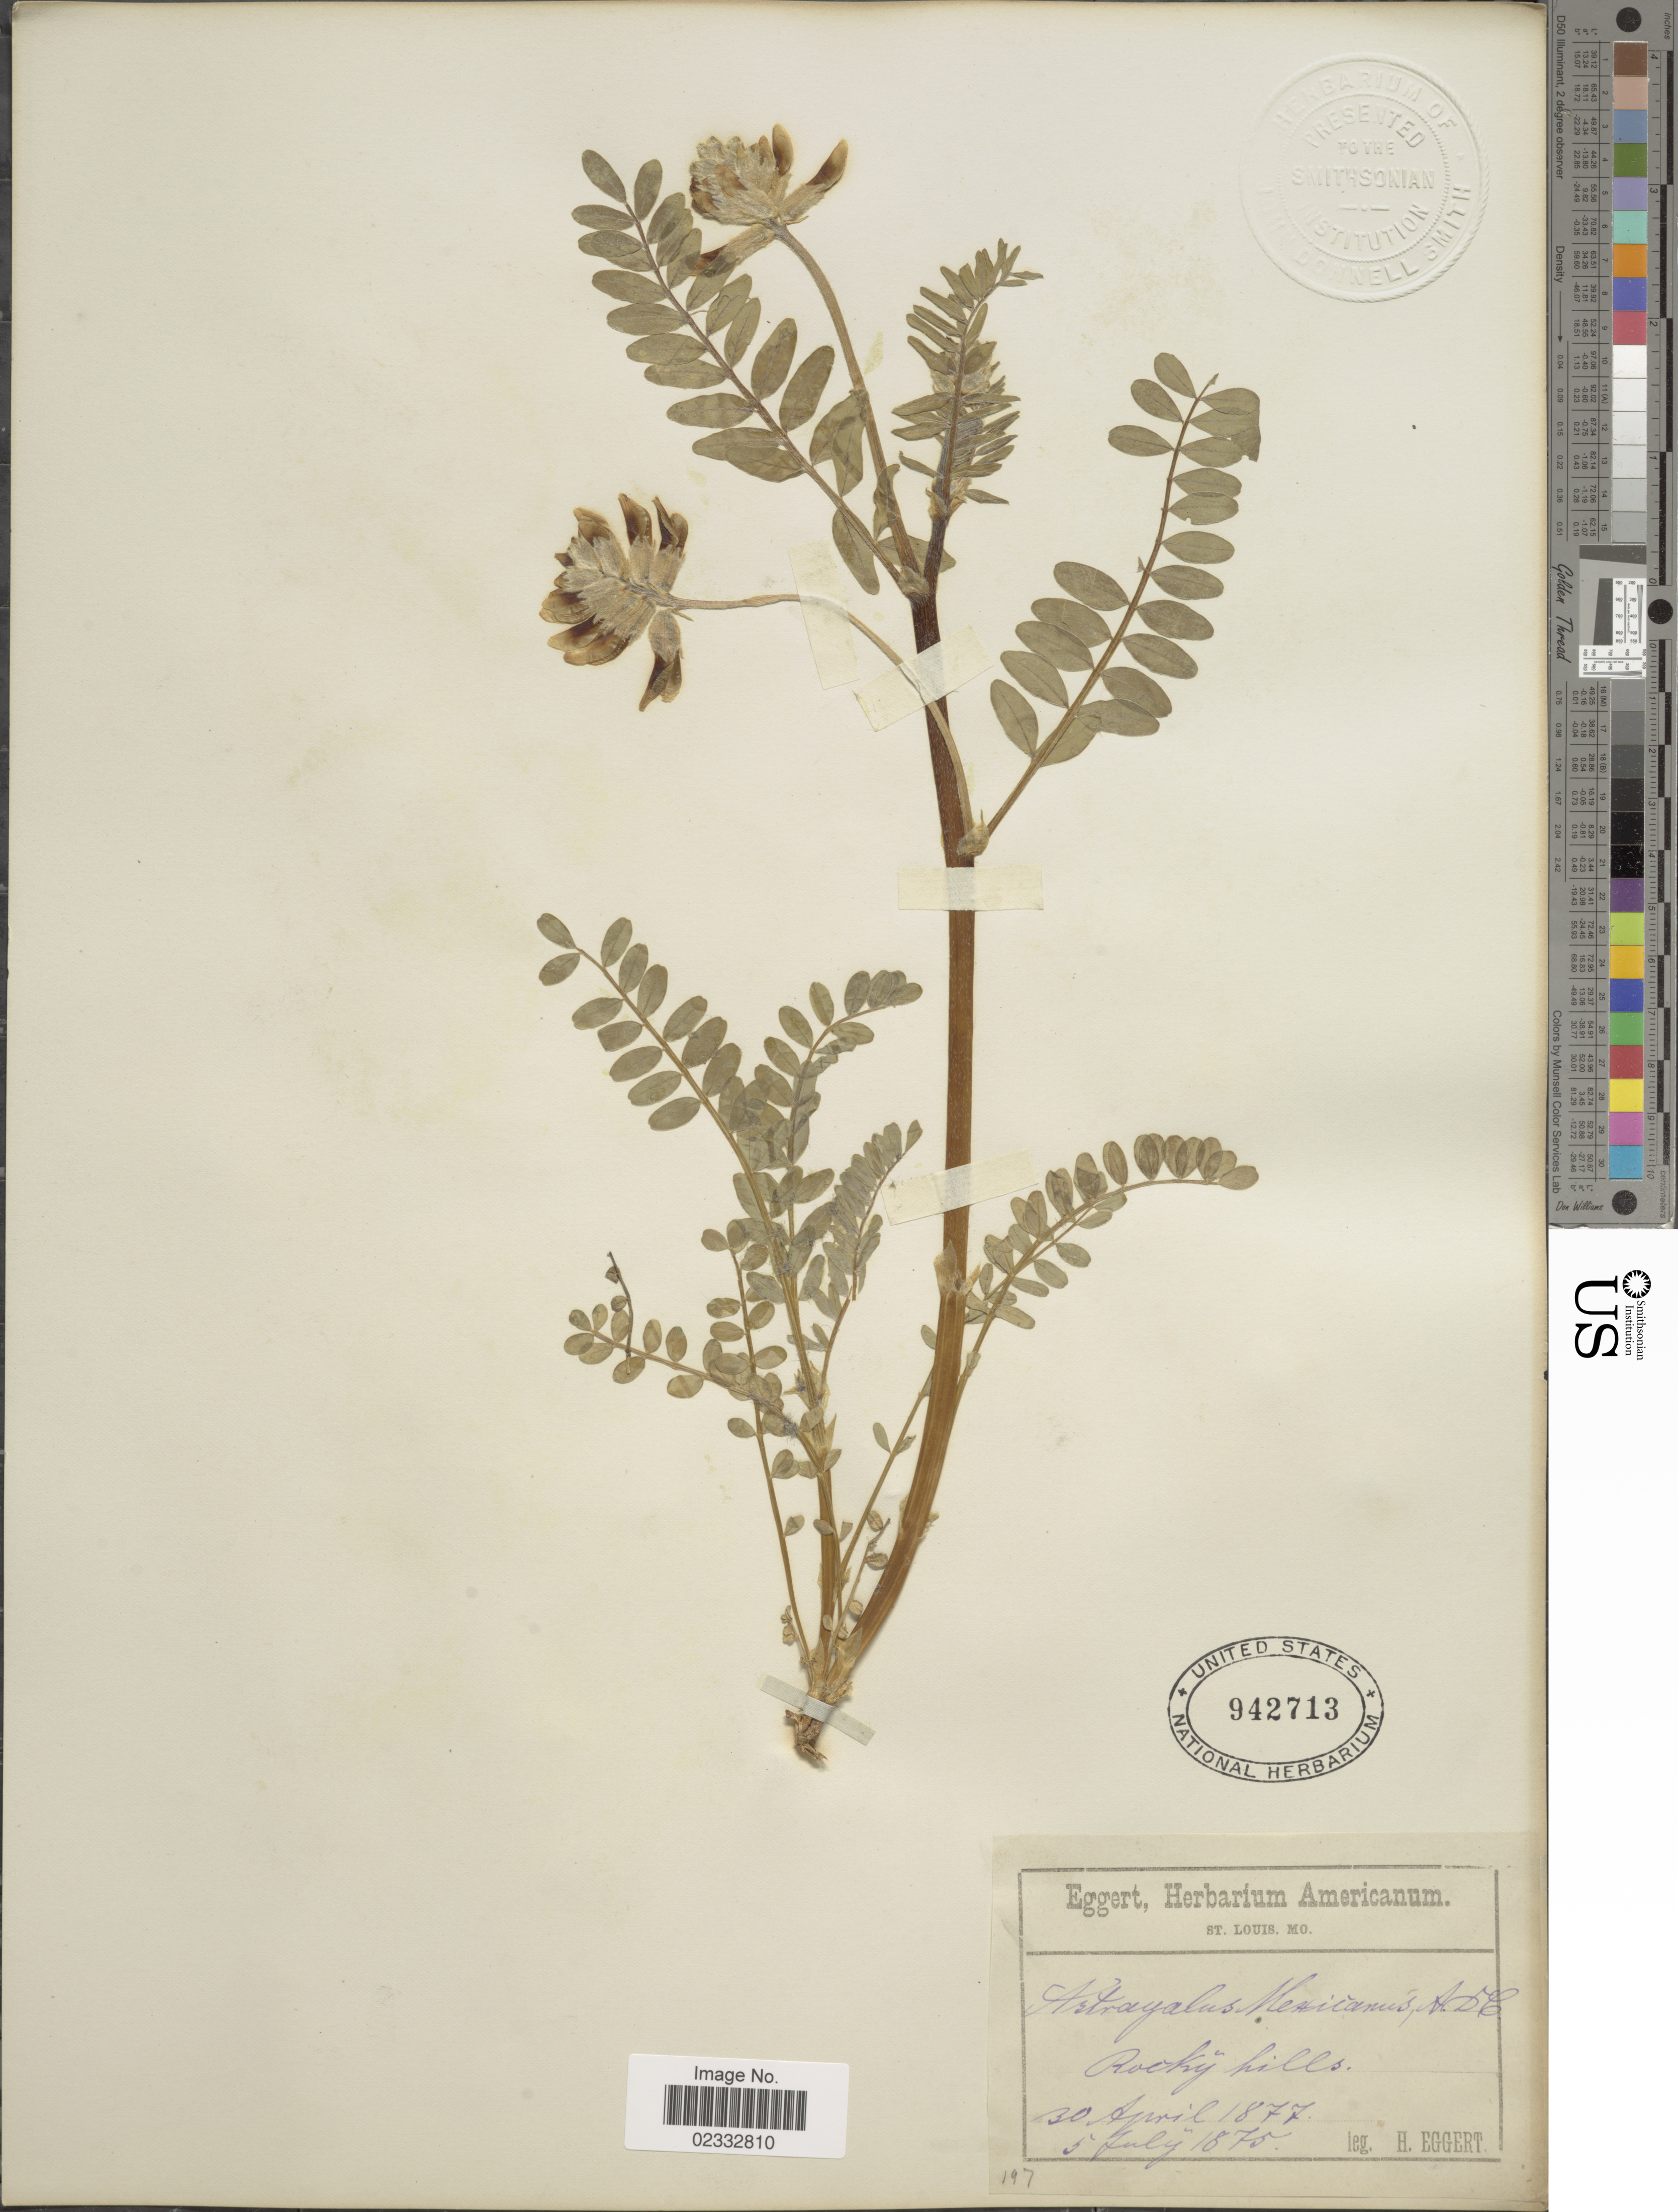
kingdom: Plantae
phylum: Tracheophyta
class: Magnoliopsida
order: Fabales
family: Fabaceae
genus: Astragalus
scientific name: Astragalus mexicanus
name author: A. DC.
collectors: H. Eggert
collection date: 1875-07-05/1877-04-30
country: United States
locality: Rocky hills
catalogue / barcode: US 942713